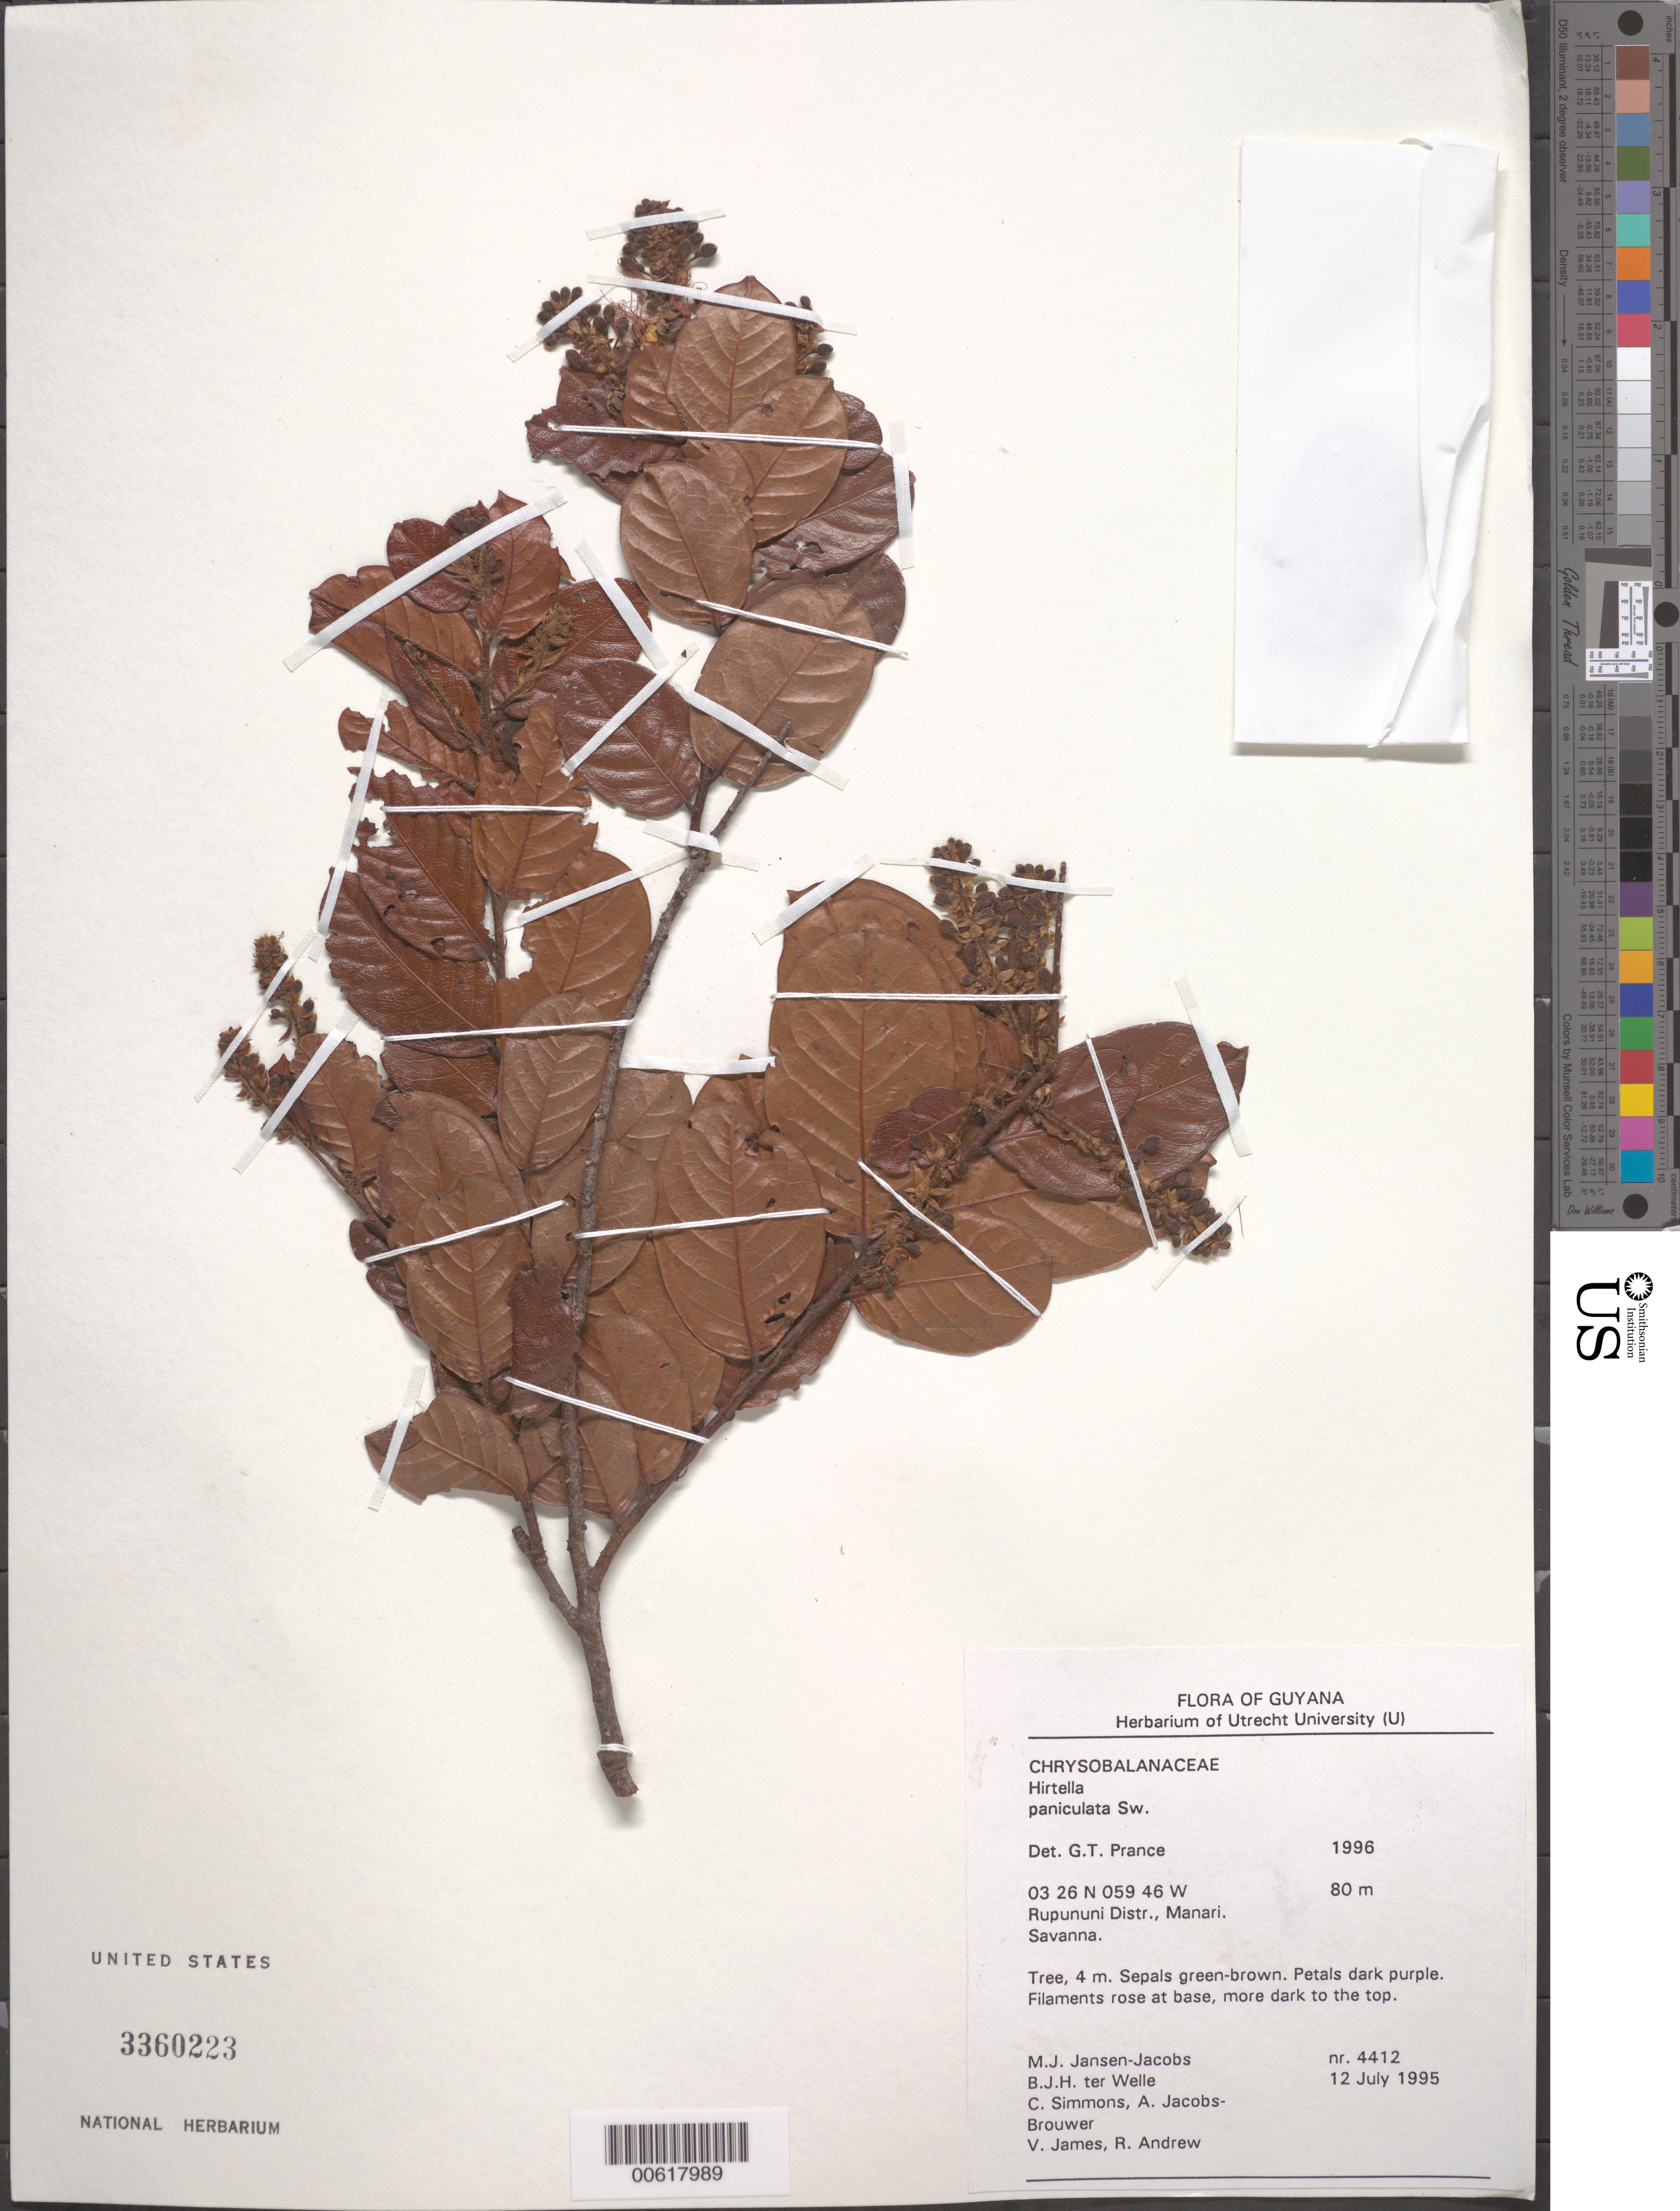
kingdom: Plantae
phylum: Tracheophyta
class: Magnoliopsida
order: Malpighiales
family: Chrysobalanaceae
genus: Hirtella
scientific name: Hirtella paniculata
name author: Sw.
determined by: Prance, G. T.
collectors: M. J. Jansen-Jacobs, B. Welle, C. Simmons, A. Jacobs-Brouwer, V. James & R. Andrew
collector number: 4412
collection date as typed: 12-Jul-95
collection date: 1995-07-12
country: Guyana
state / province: U. Takutu-U. Essequibo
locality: Manari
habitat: Savanna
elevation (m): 80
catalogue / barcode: US 3360223